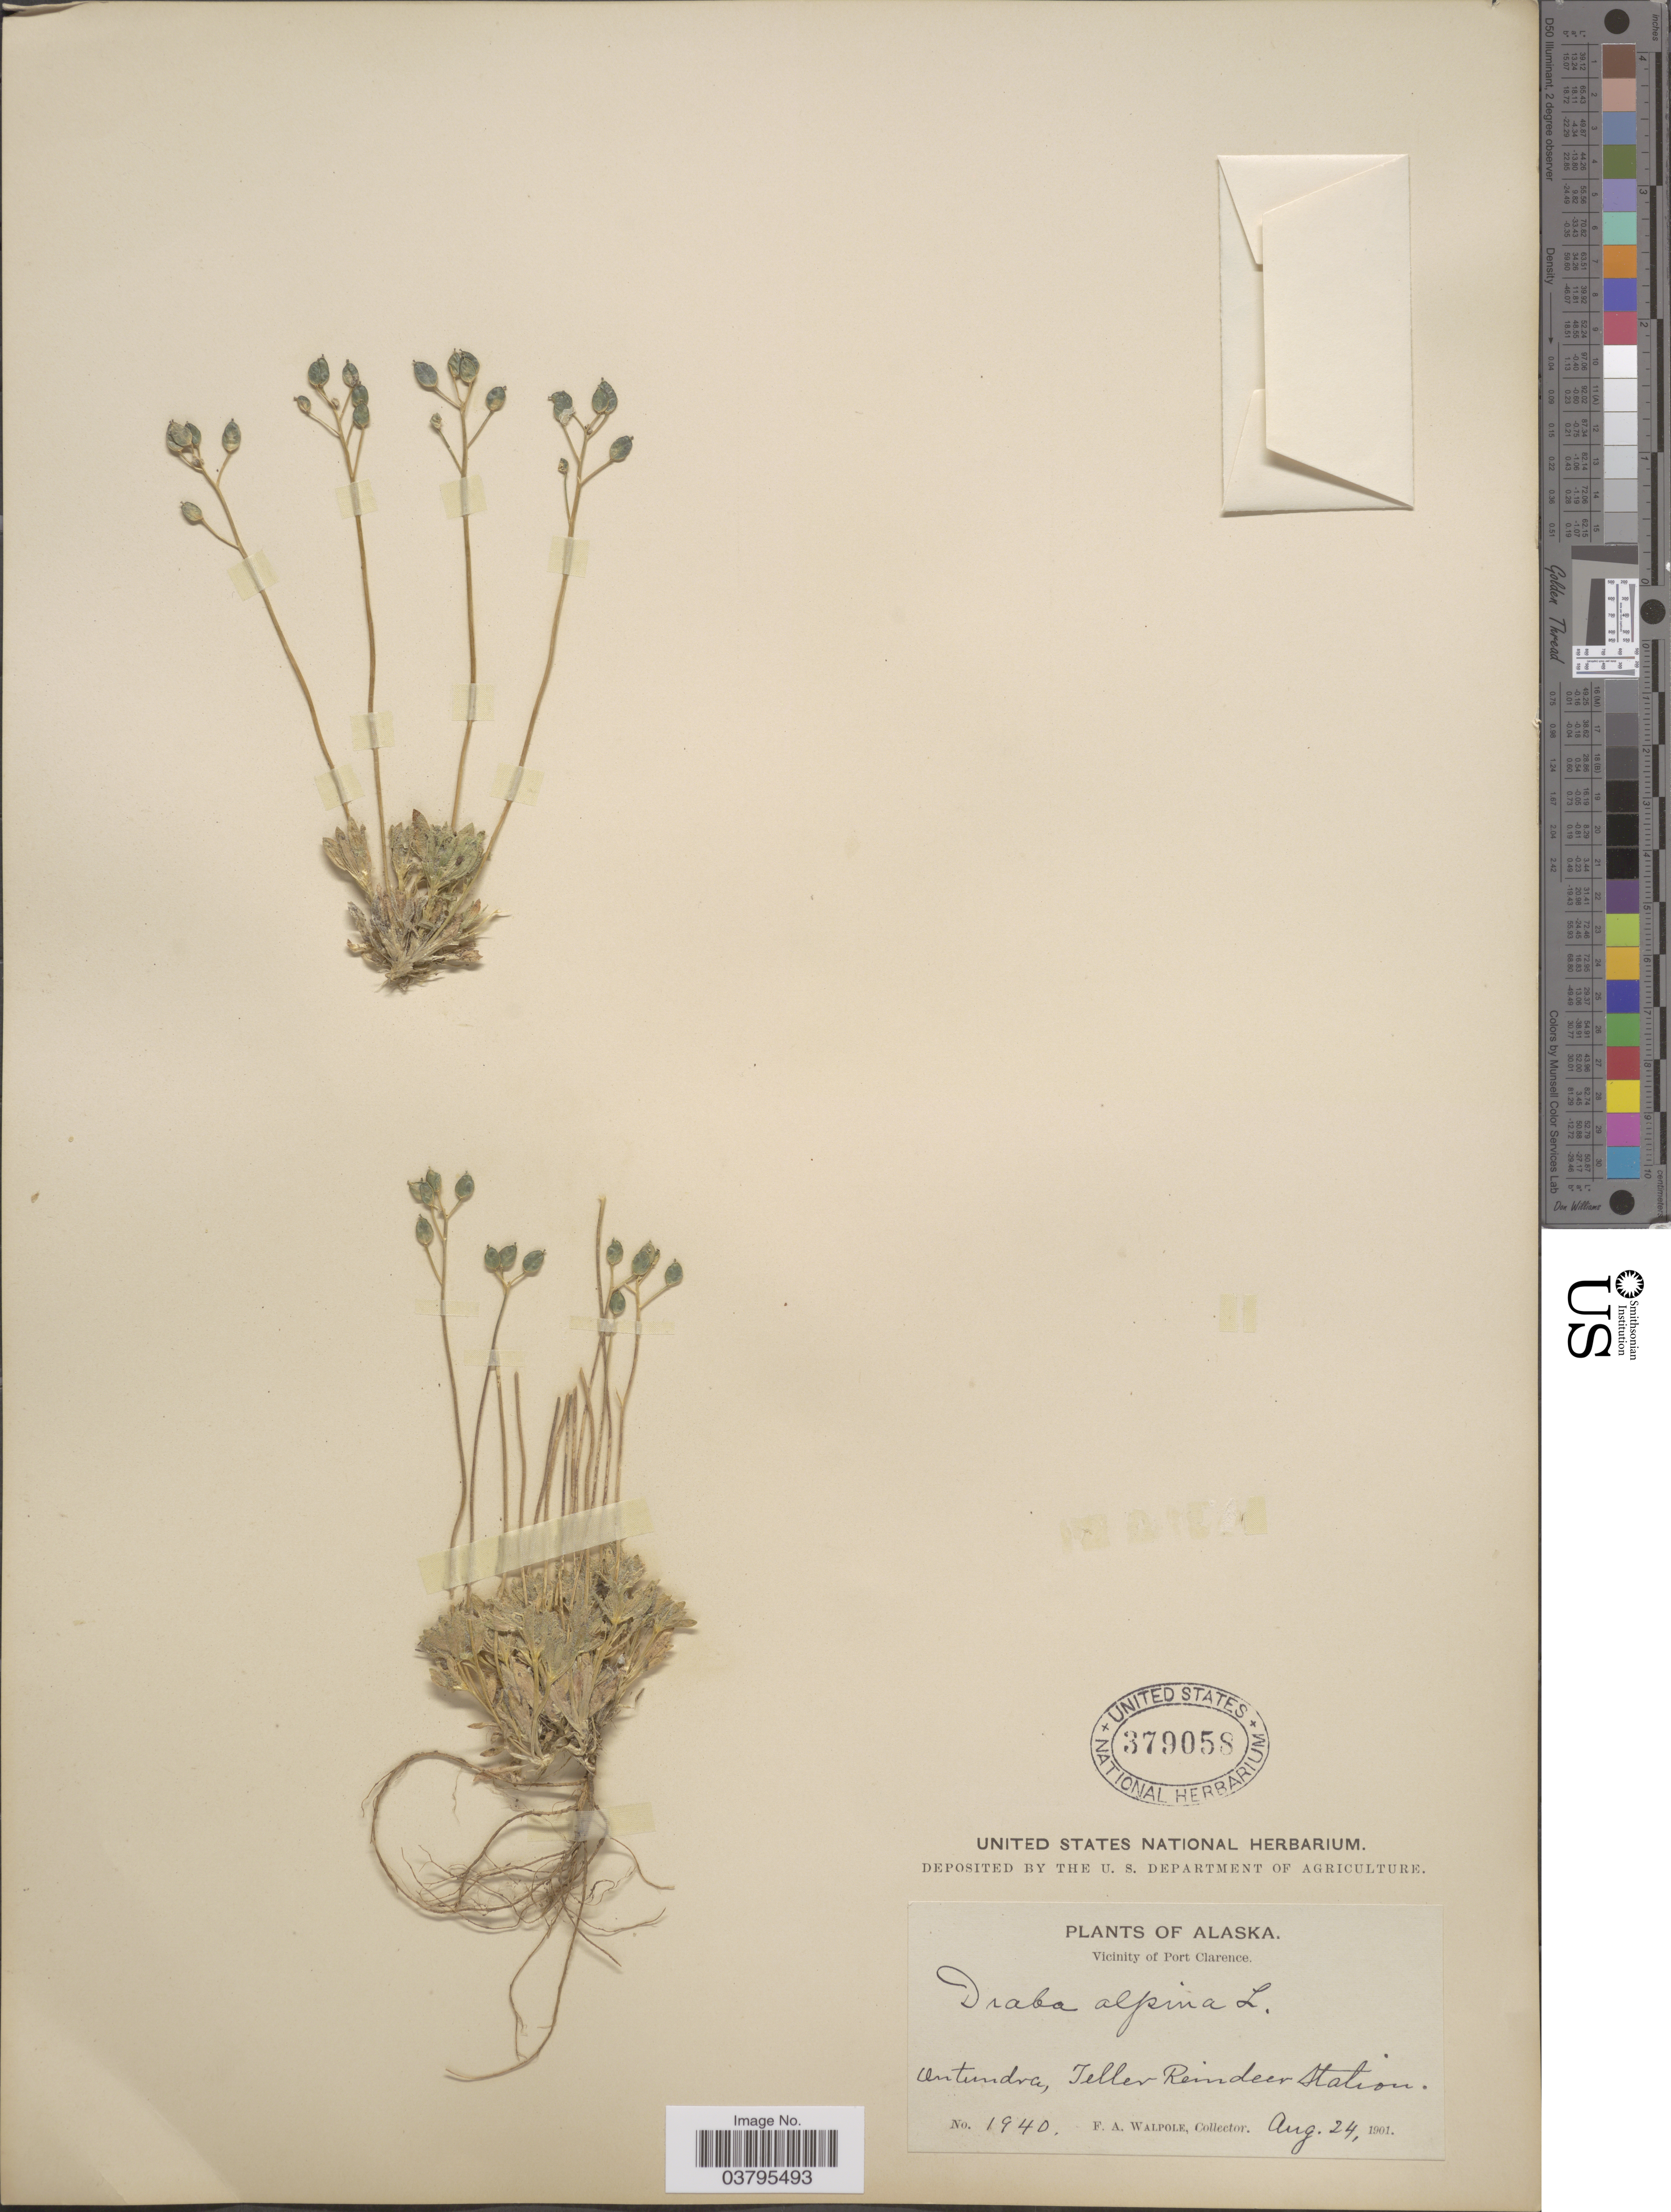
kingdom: Plantae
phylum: Tracheophyta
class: Magnoliopsida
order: Brassicales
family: Brassicaceae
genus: Draba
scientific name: Draba alpina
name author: L.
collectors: F. Walpole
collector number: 1940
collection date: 1901-08-24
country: United States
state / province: Alaska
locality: Vicinity of Port Clarence. On tundra, Teller Reindeer Station.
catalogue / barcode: US 379058